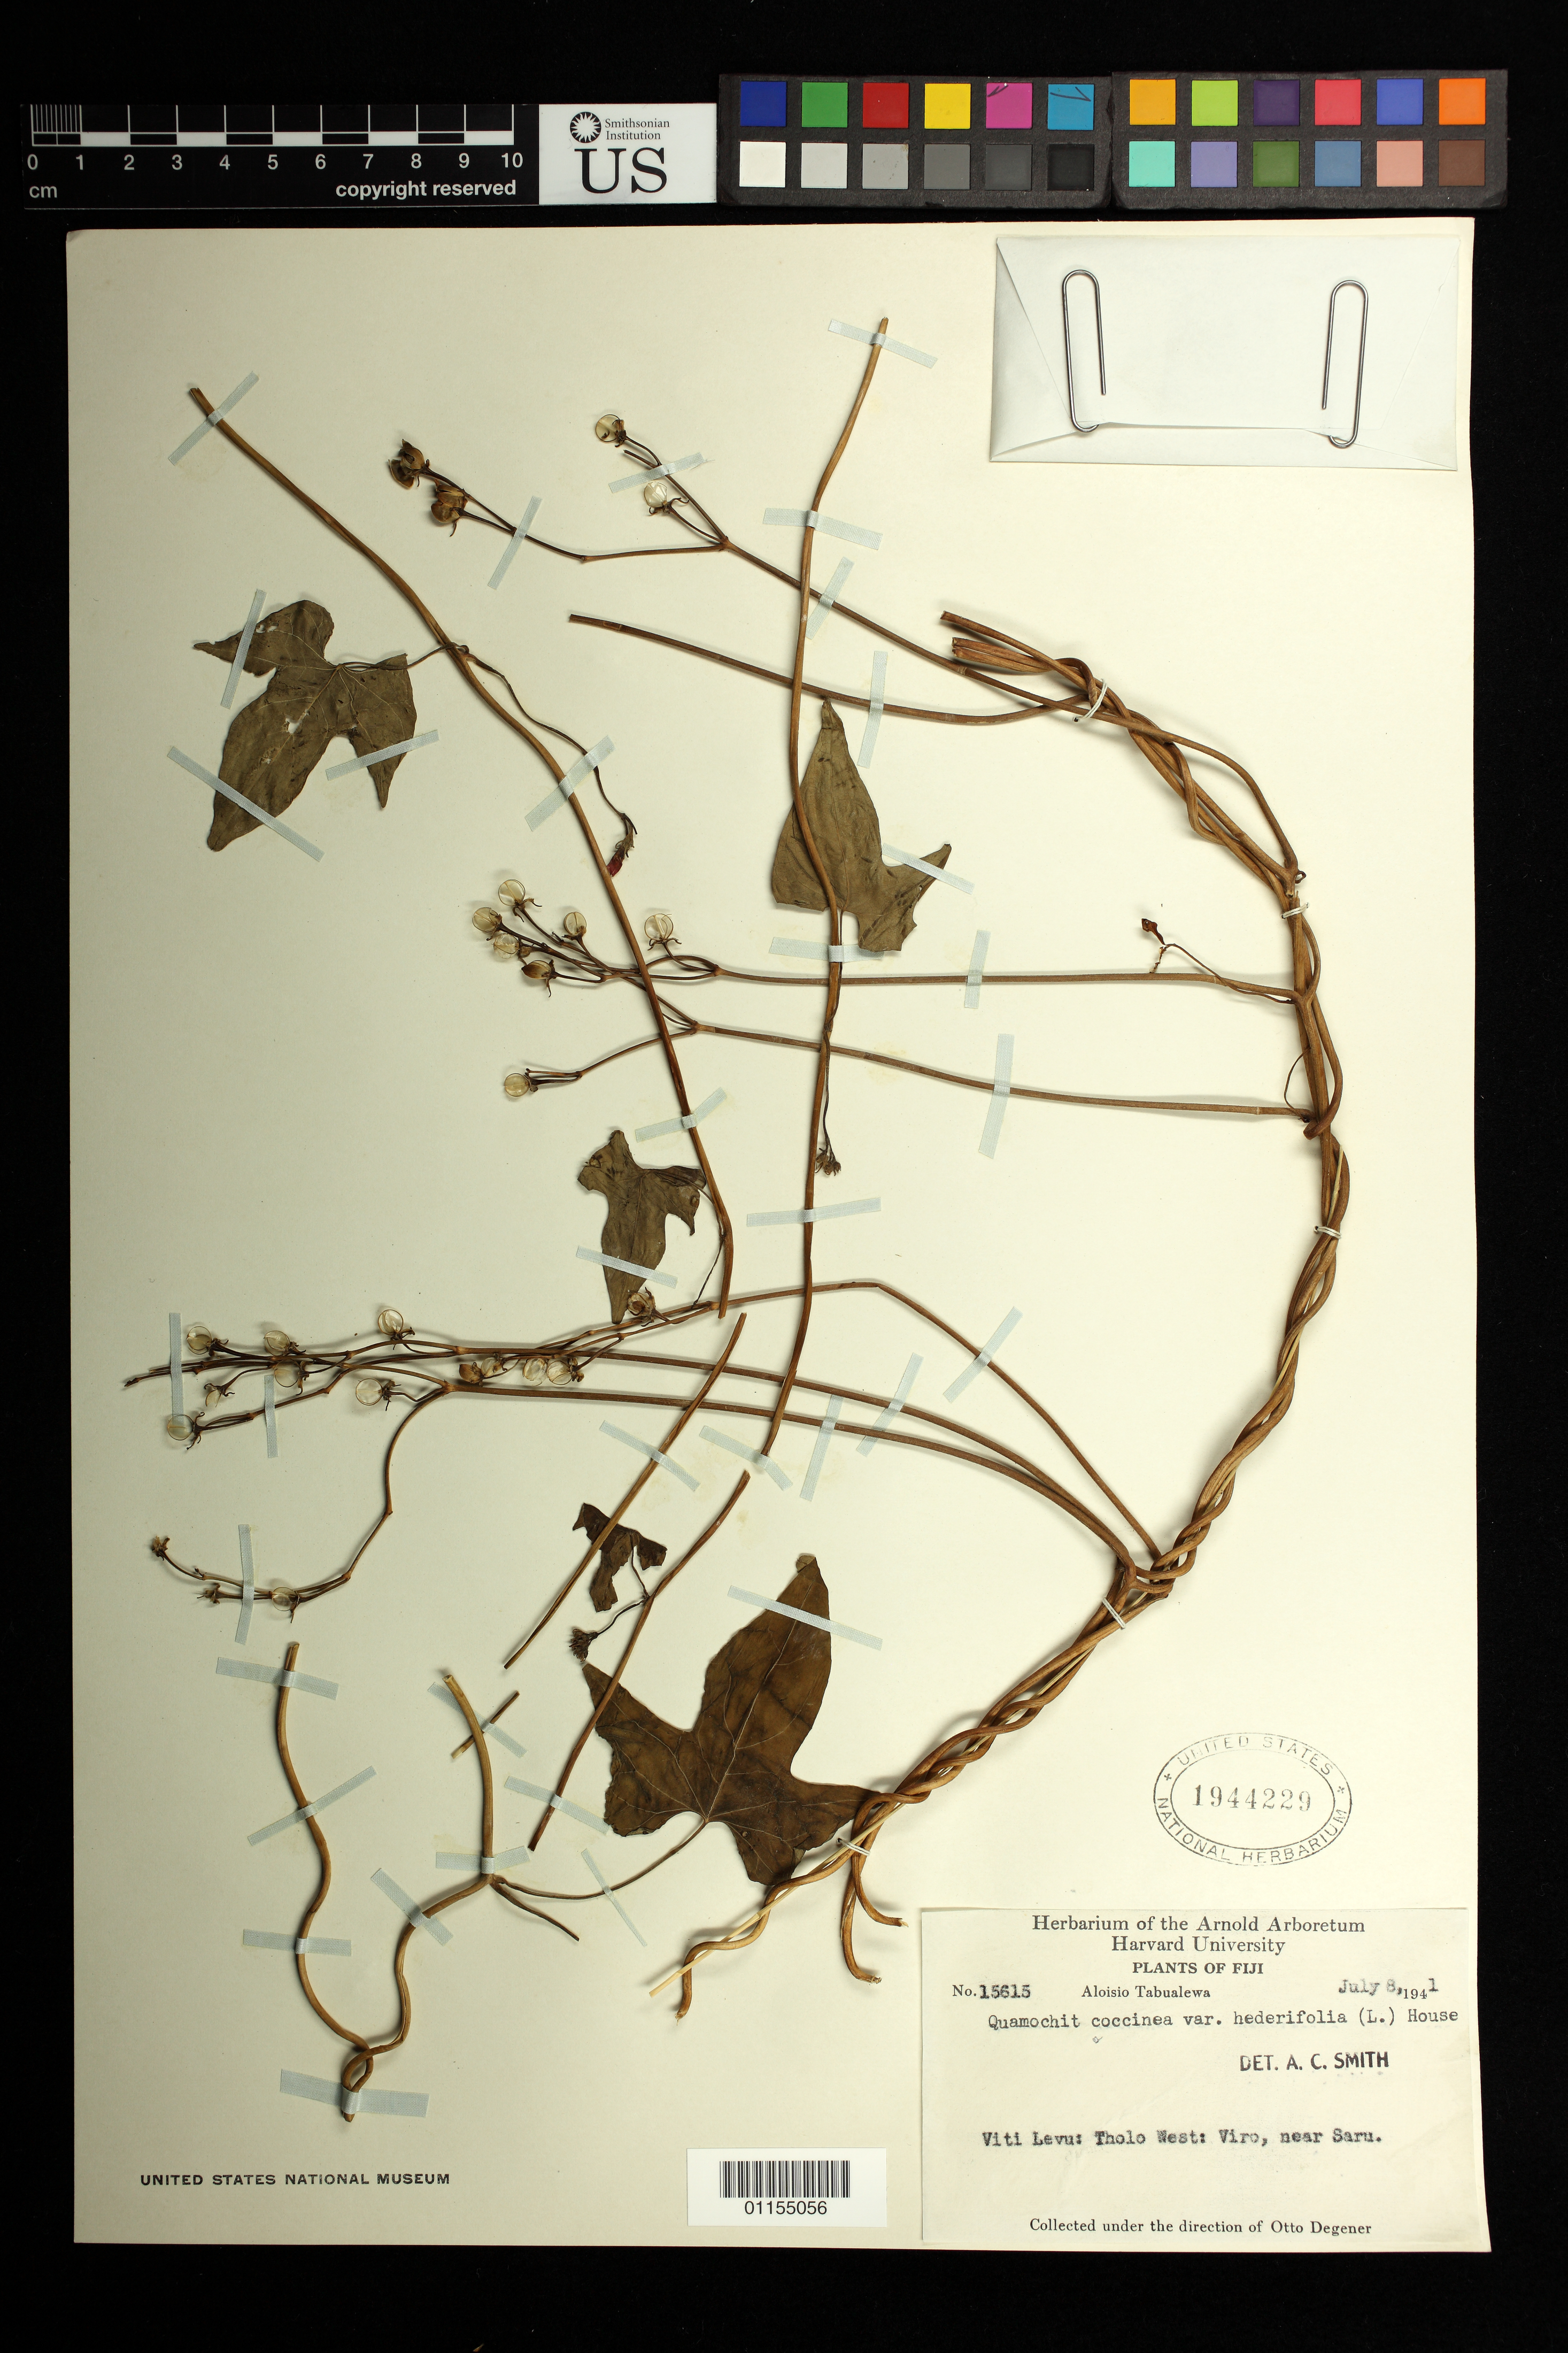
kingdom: Plantae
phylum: Tracheophyta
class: Magnoliopsida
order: Solanales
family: Convolvulaceae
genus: Ipomoea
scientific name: Ipomoea hederifolia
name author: L.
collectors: A. Tabualewa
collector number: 15615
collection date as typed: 08 Jul 1941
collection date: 1941-07-08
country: Fiji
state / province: Western Division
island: Viti Levu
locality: Viti levu, tholo west: viro, saru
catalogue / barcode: US 1944229